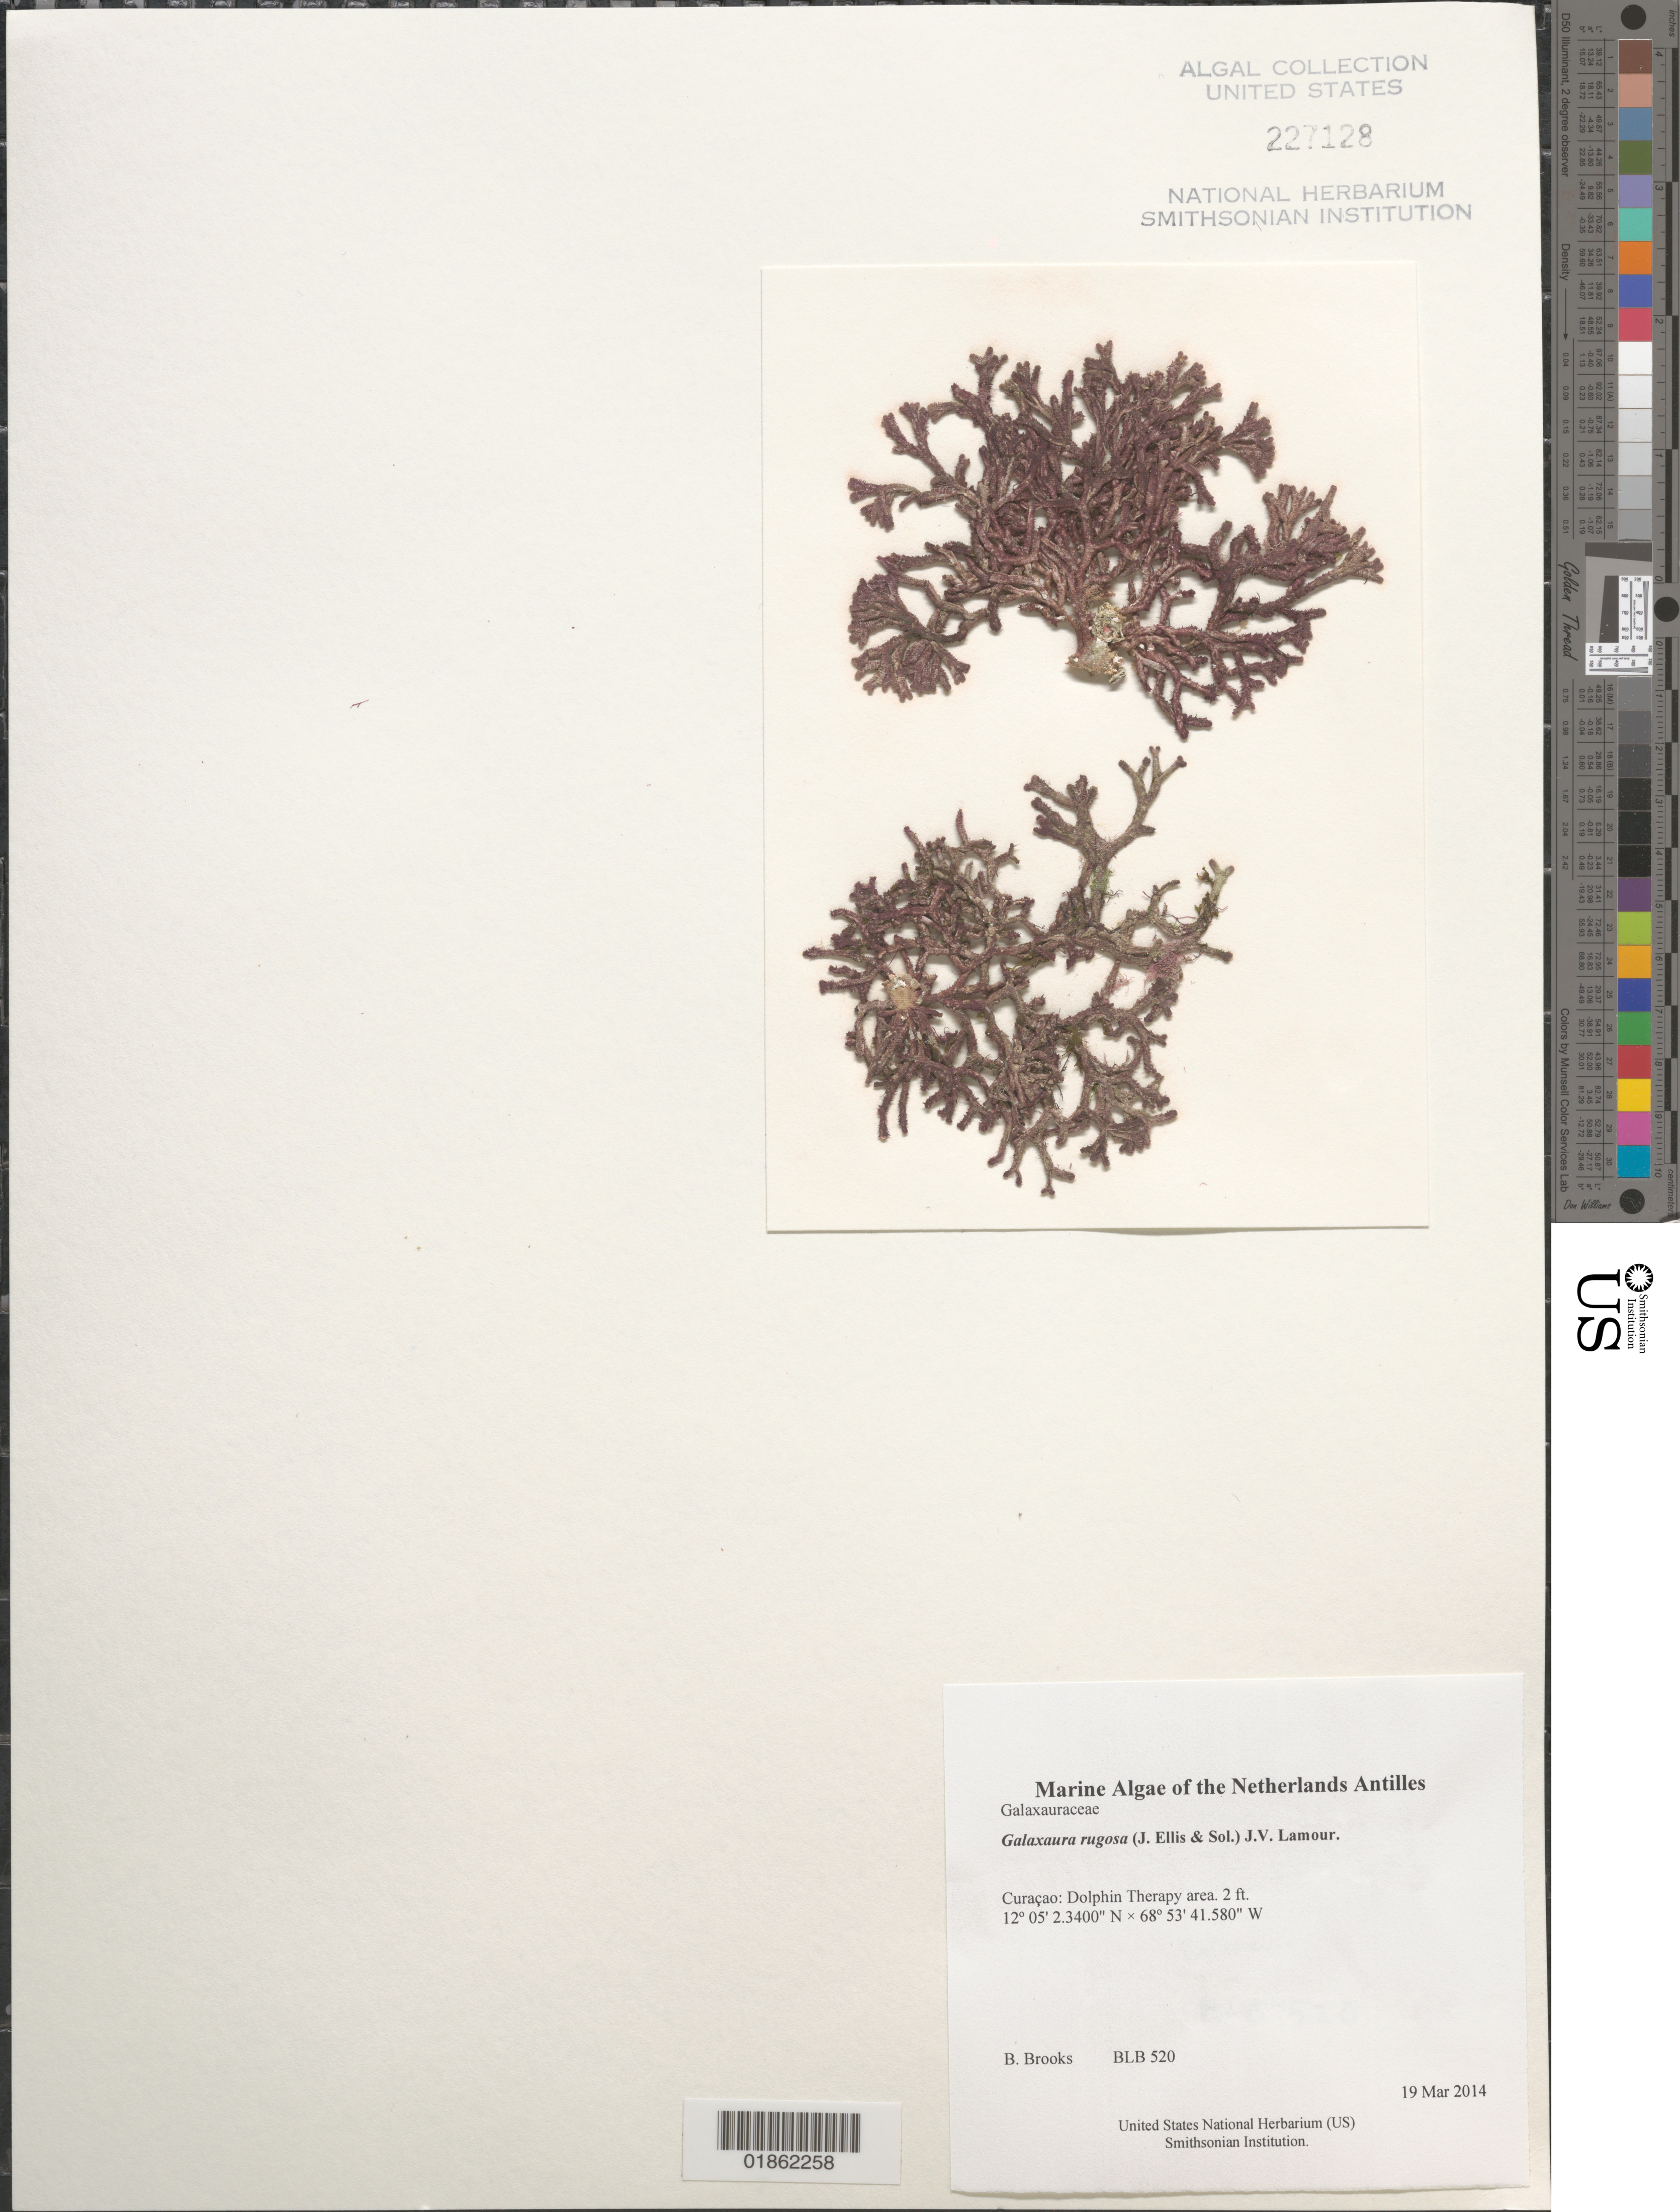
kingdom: Plantae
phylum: Rhodophyta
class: Florideophyceae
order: Nemaliales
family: Galaxauraceae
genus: Galaxaura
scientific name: Galaxaura rugosa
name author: (Ellis & Sol.) J.V.Lamouroux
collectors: B. Brooks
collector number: BLB 520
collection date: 2014-03-19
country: Curaçao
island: Curaçao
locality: Dolphin Therapy area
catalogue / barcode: US 227128